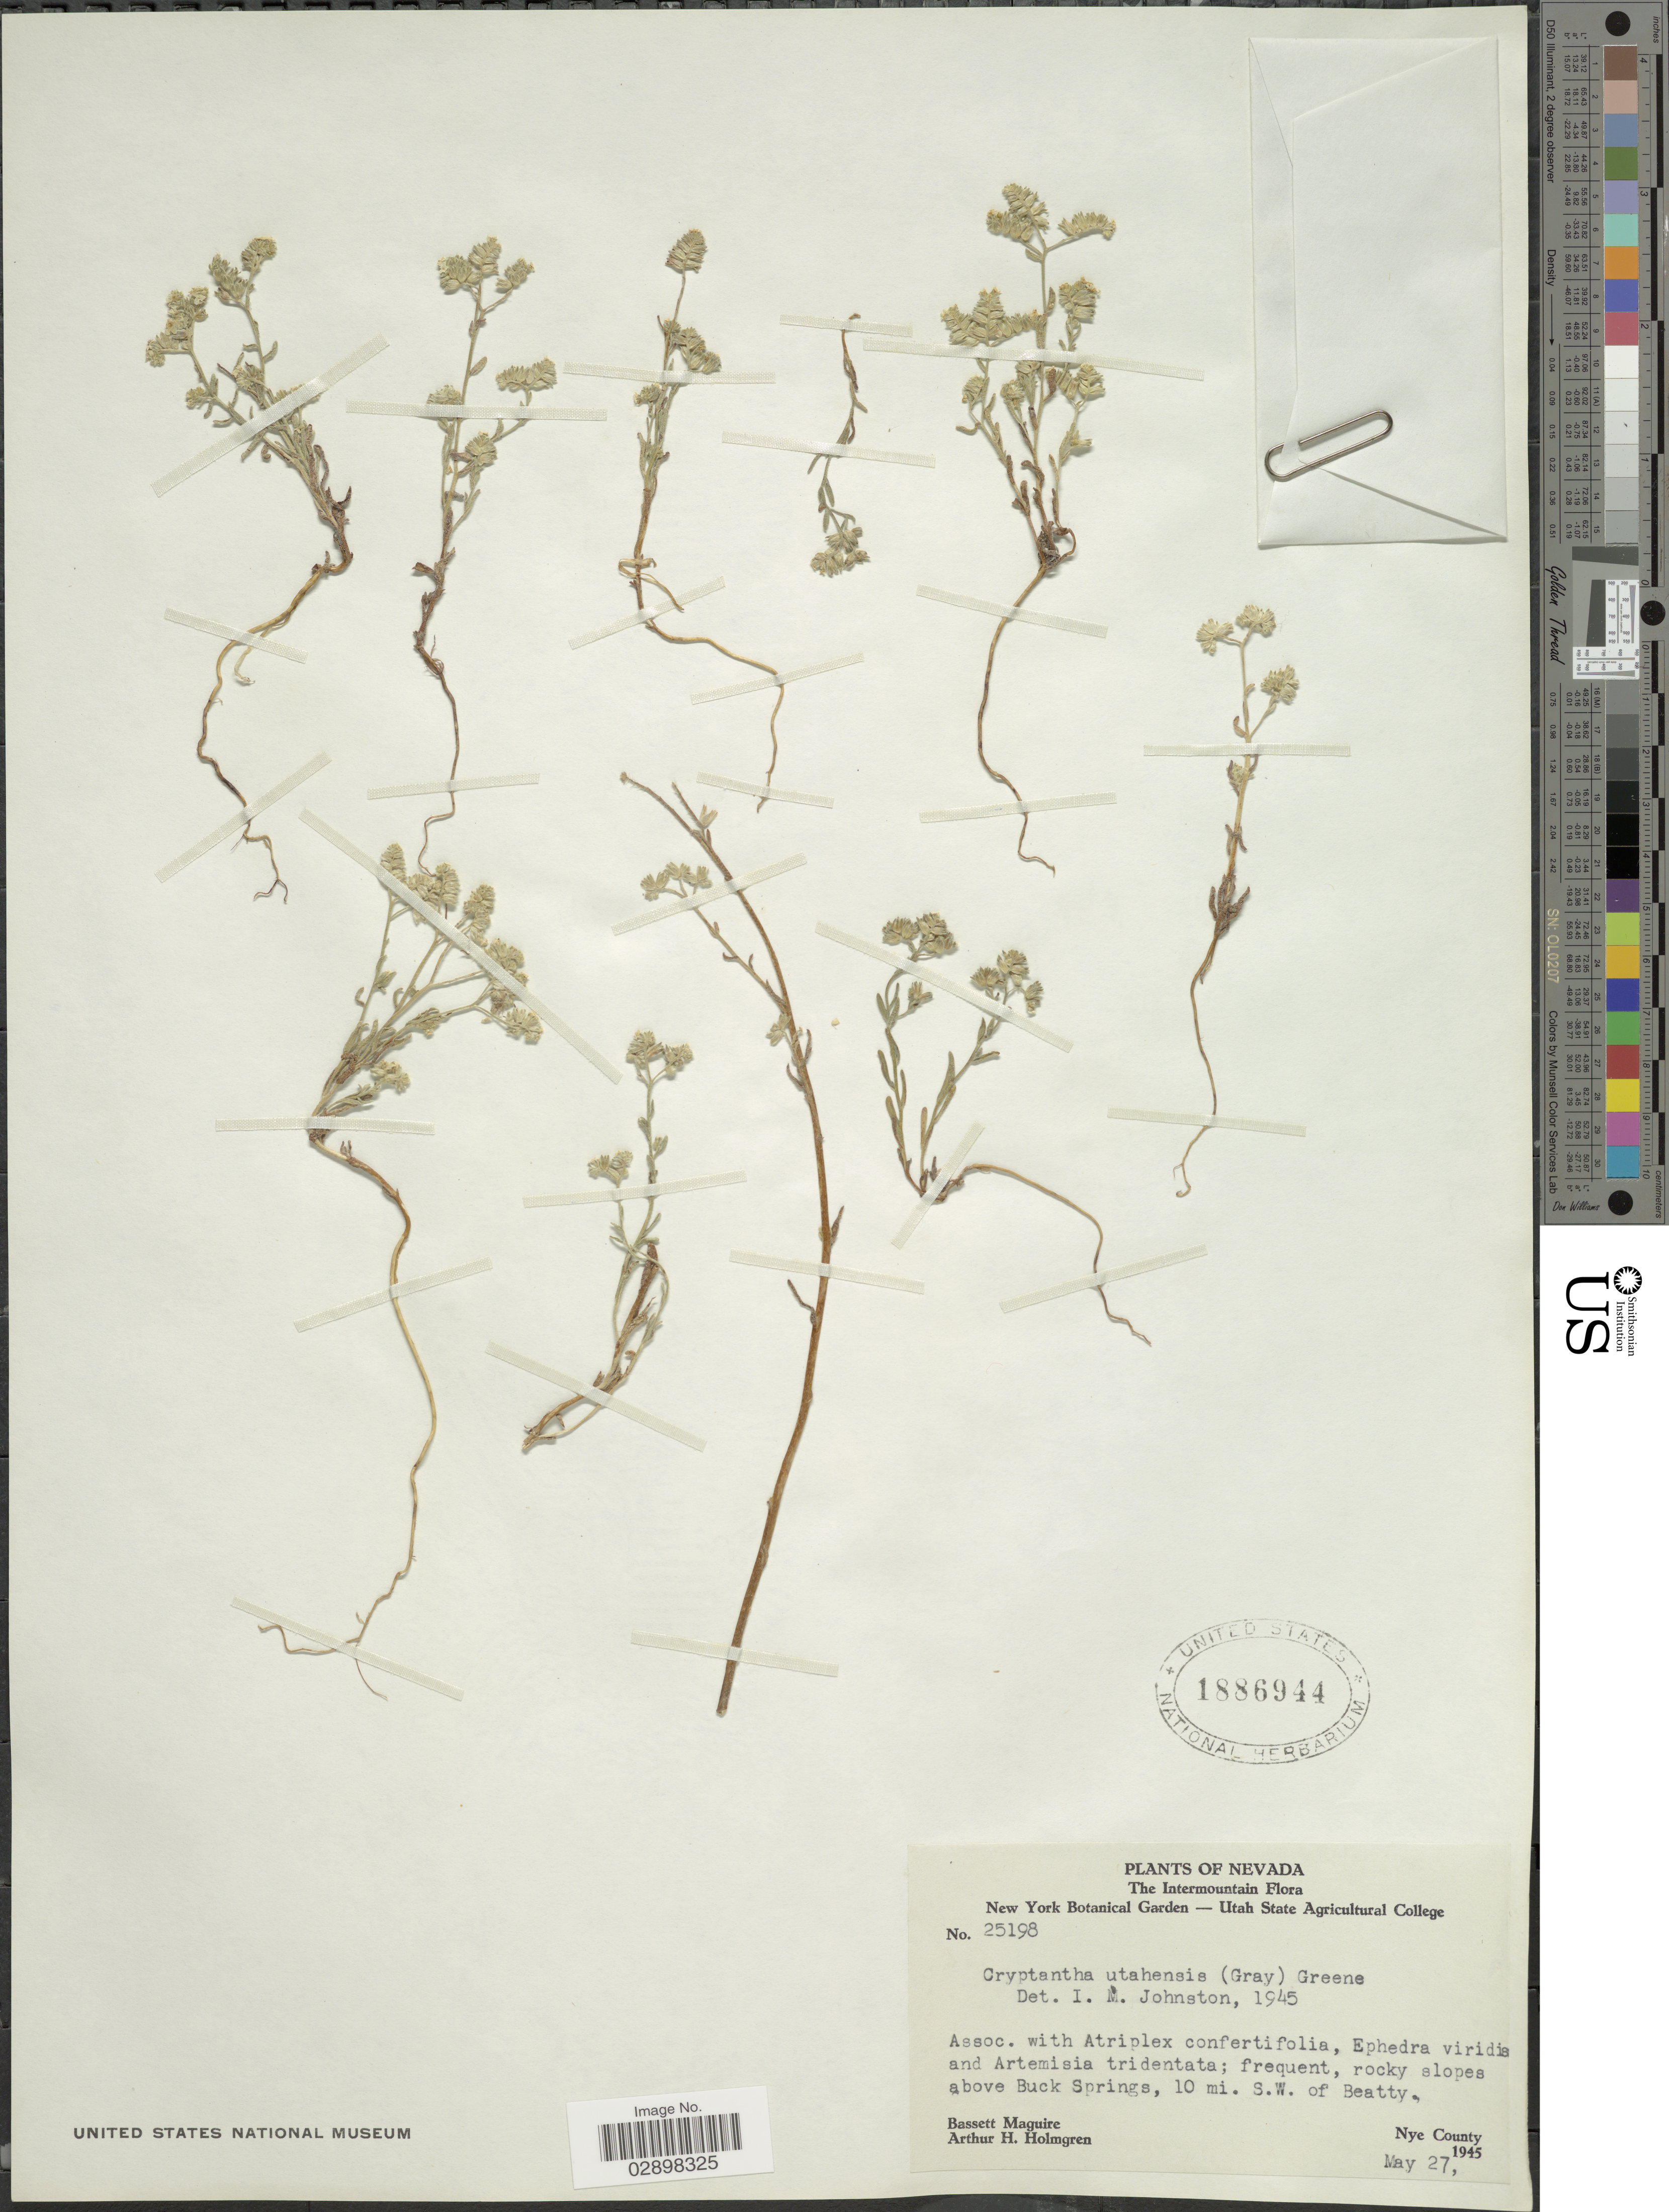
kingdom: Plantae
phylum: Tracheophyta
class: Magnoliopsida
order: Boraginales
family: Boraginaceae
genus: Cryptantha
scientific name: Cryptantha utahensis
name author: (A. Gray) Greene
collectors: B. Maguire & A. H. Holmgren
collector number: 25198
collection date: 1945-05-27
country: United States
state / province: Nevada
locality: The Intermountain, frequent, rocky slopes above Buck Springs, 10 mi. S.W. of Beatty, Nye County.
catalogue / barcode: US 1886944